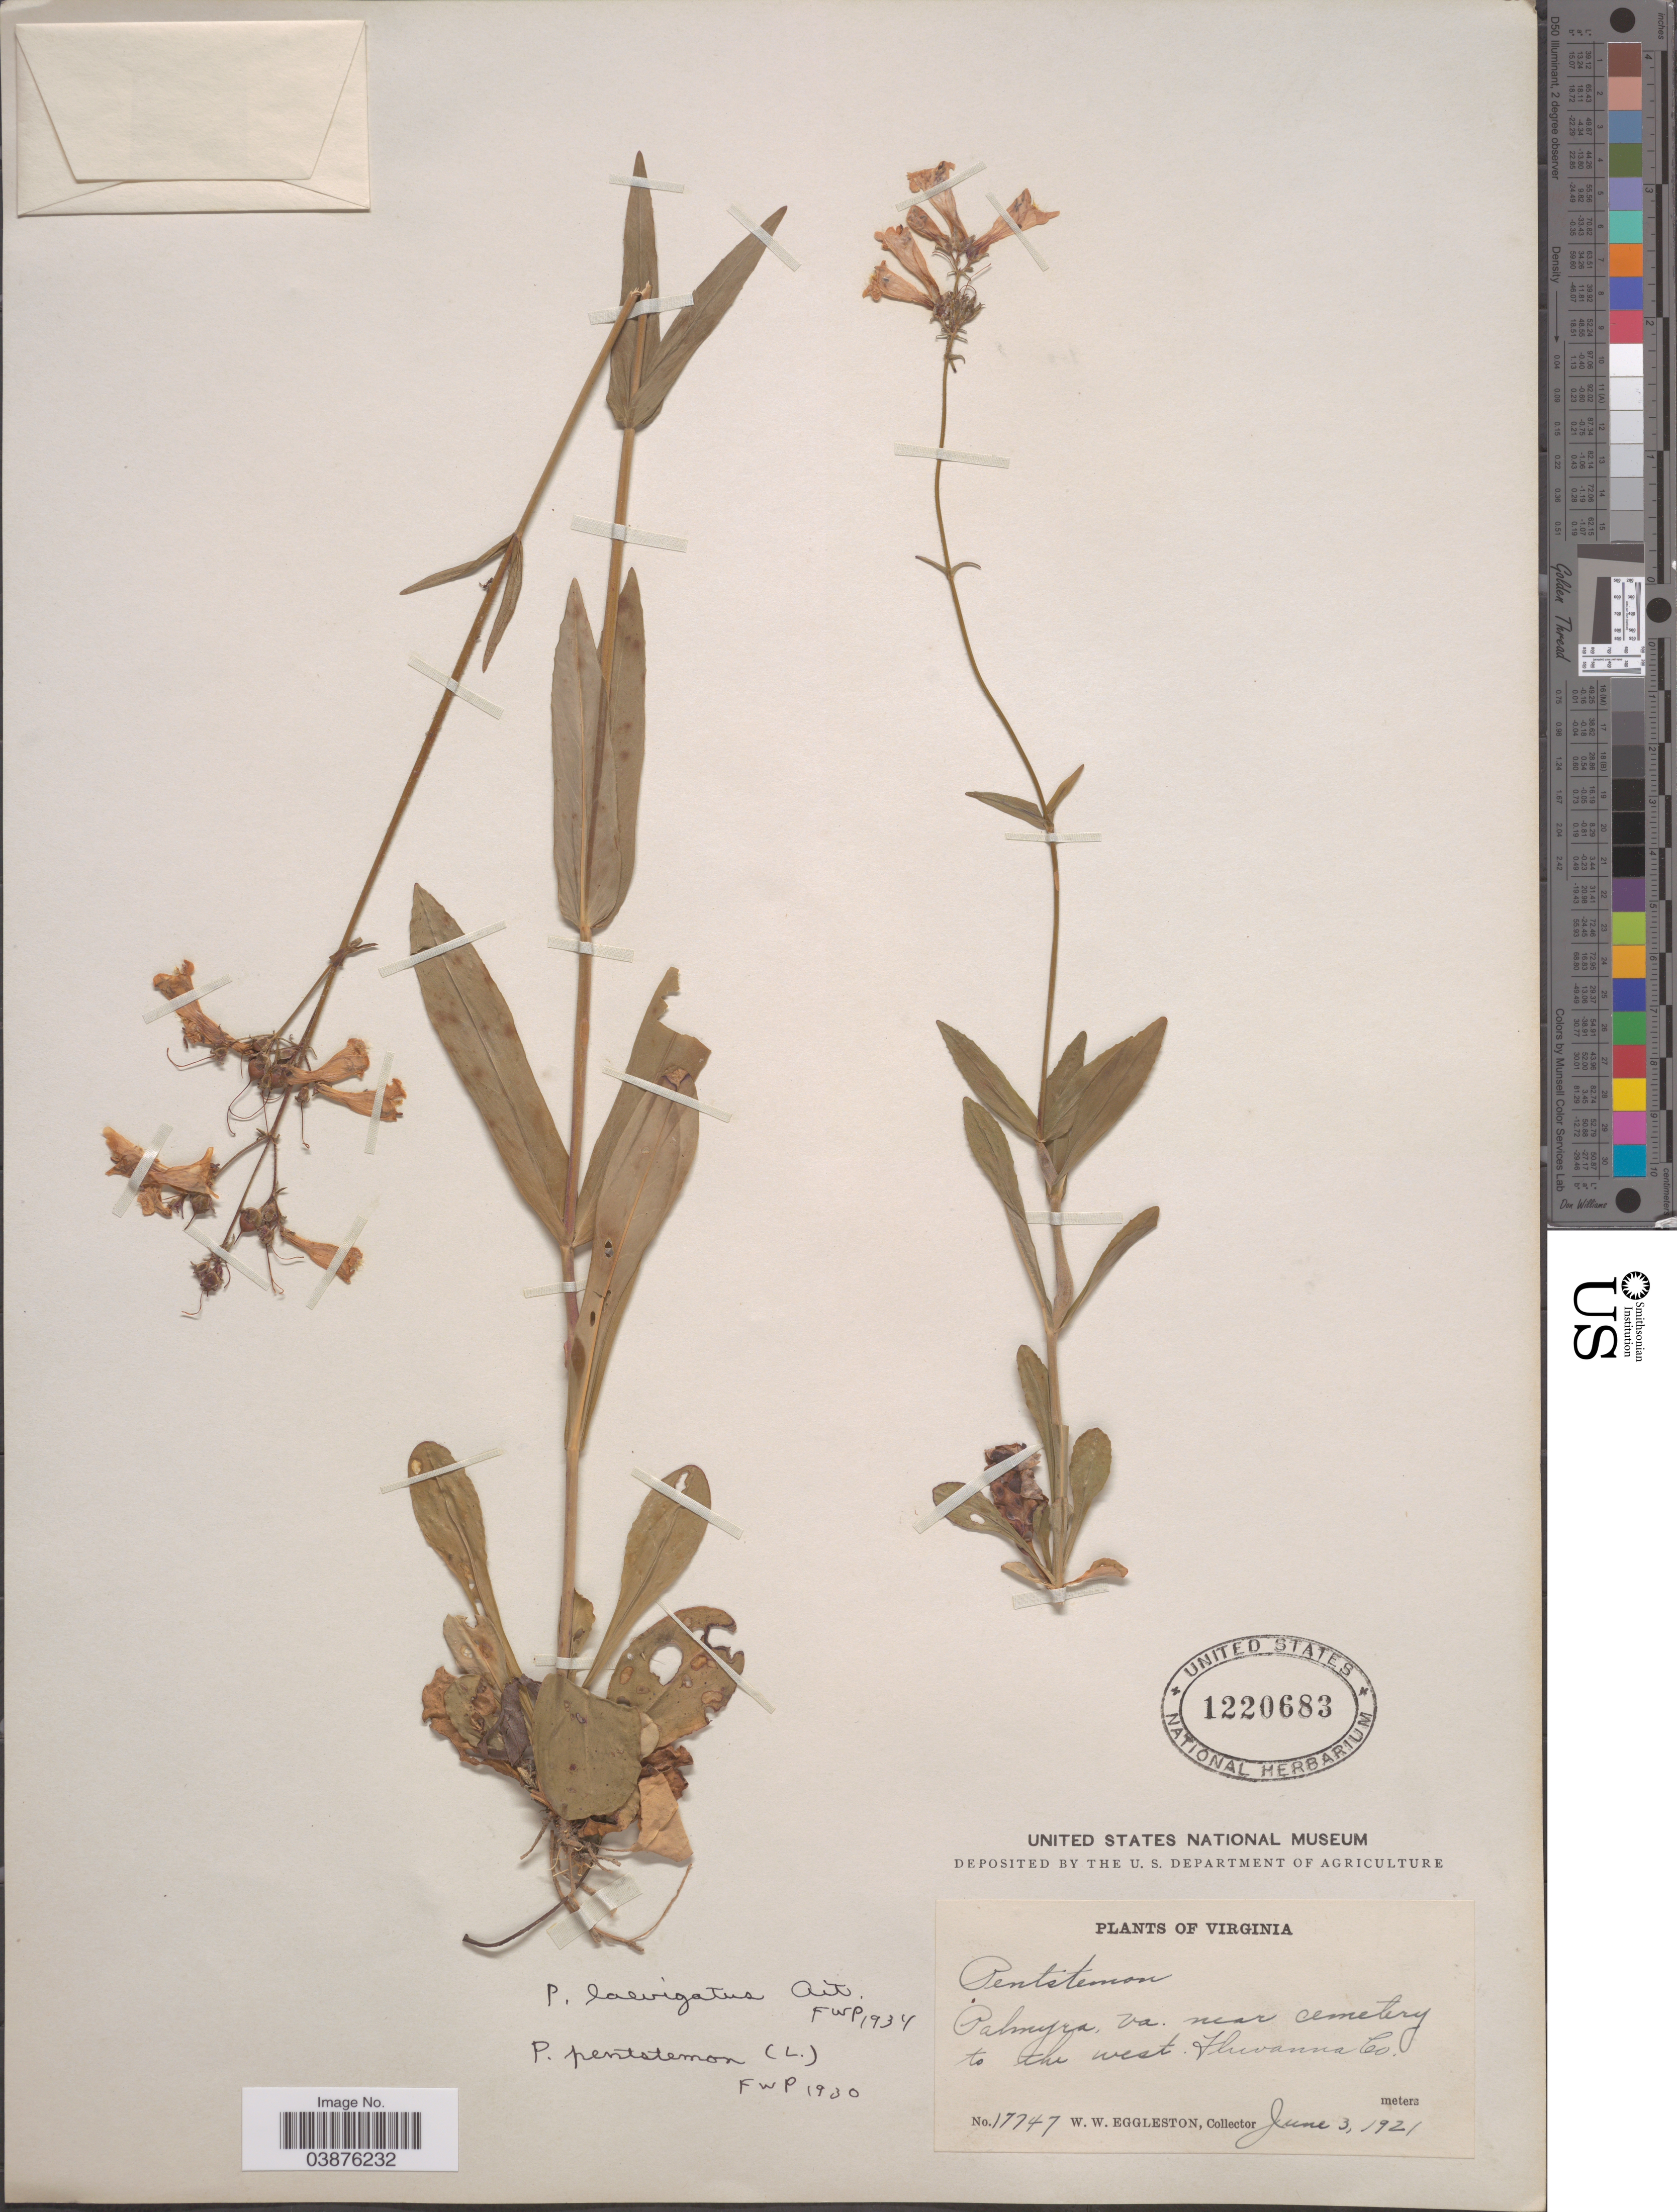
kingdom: Plantae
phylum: Tracheophyta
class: Magnoliopsida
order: Lamiales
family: Plantaginaceae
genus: Penstemon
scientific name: Penstemon laevigatus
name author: Aiton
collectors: W. W. Eggleston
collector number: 17747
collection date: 1921-06-03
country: United States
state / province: Virginia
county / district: Fluvanna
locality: Palmyra, Va. near cemetery to the west Fluvanna Co.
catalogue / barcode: US 1220683